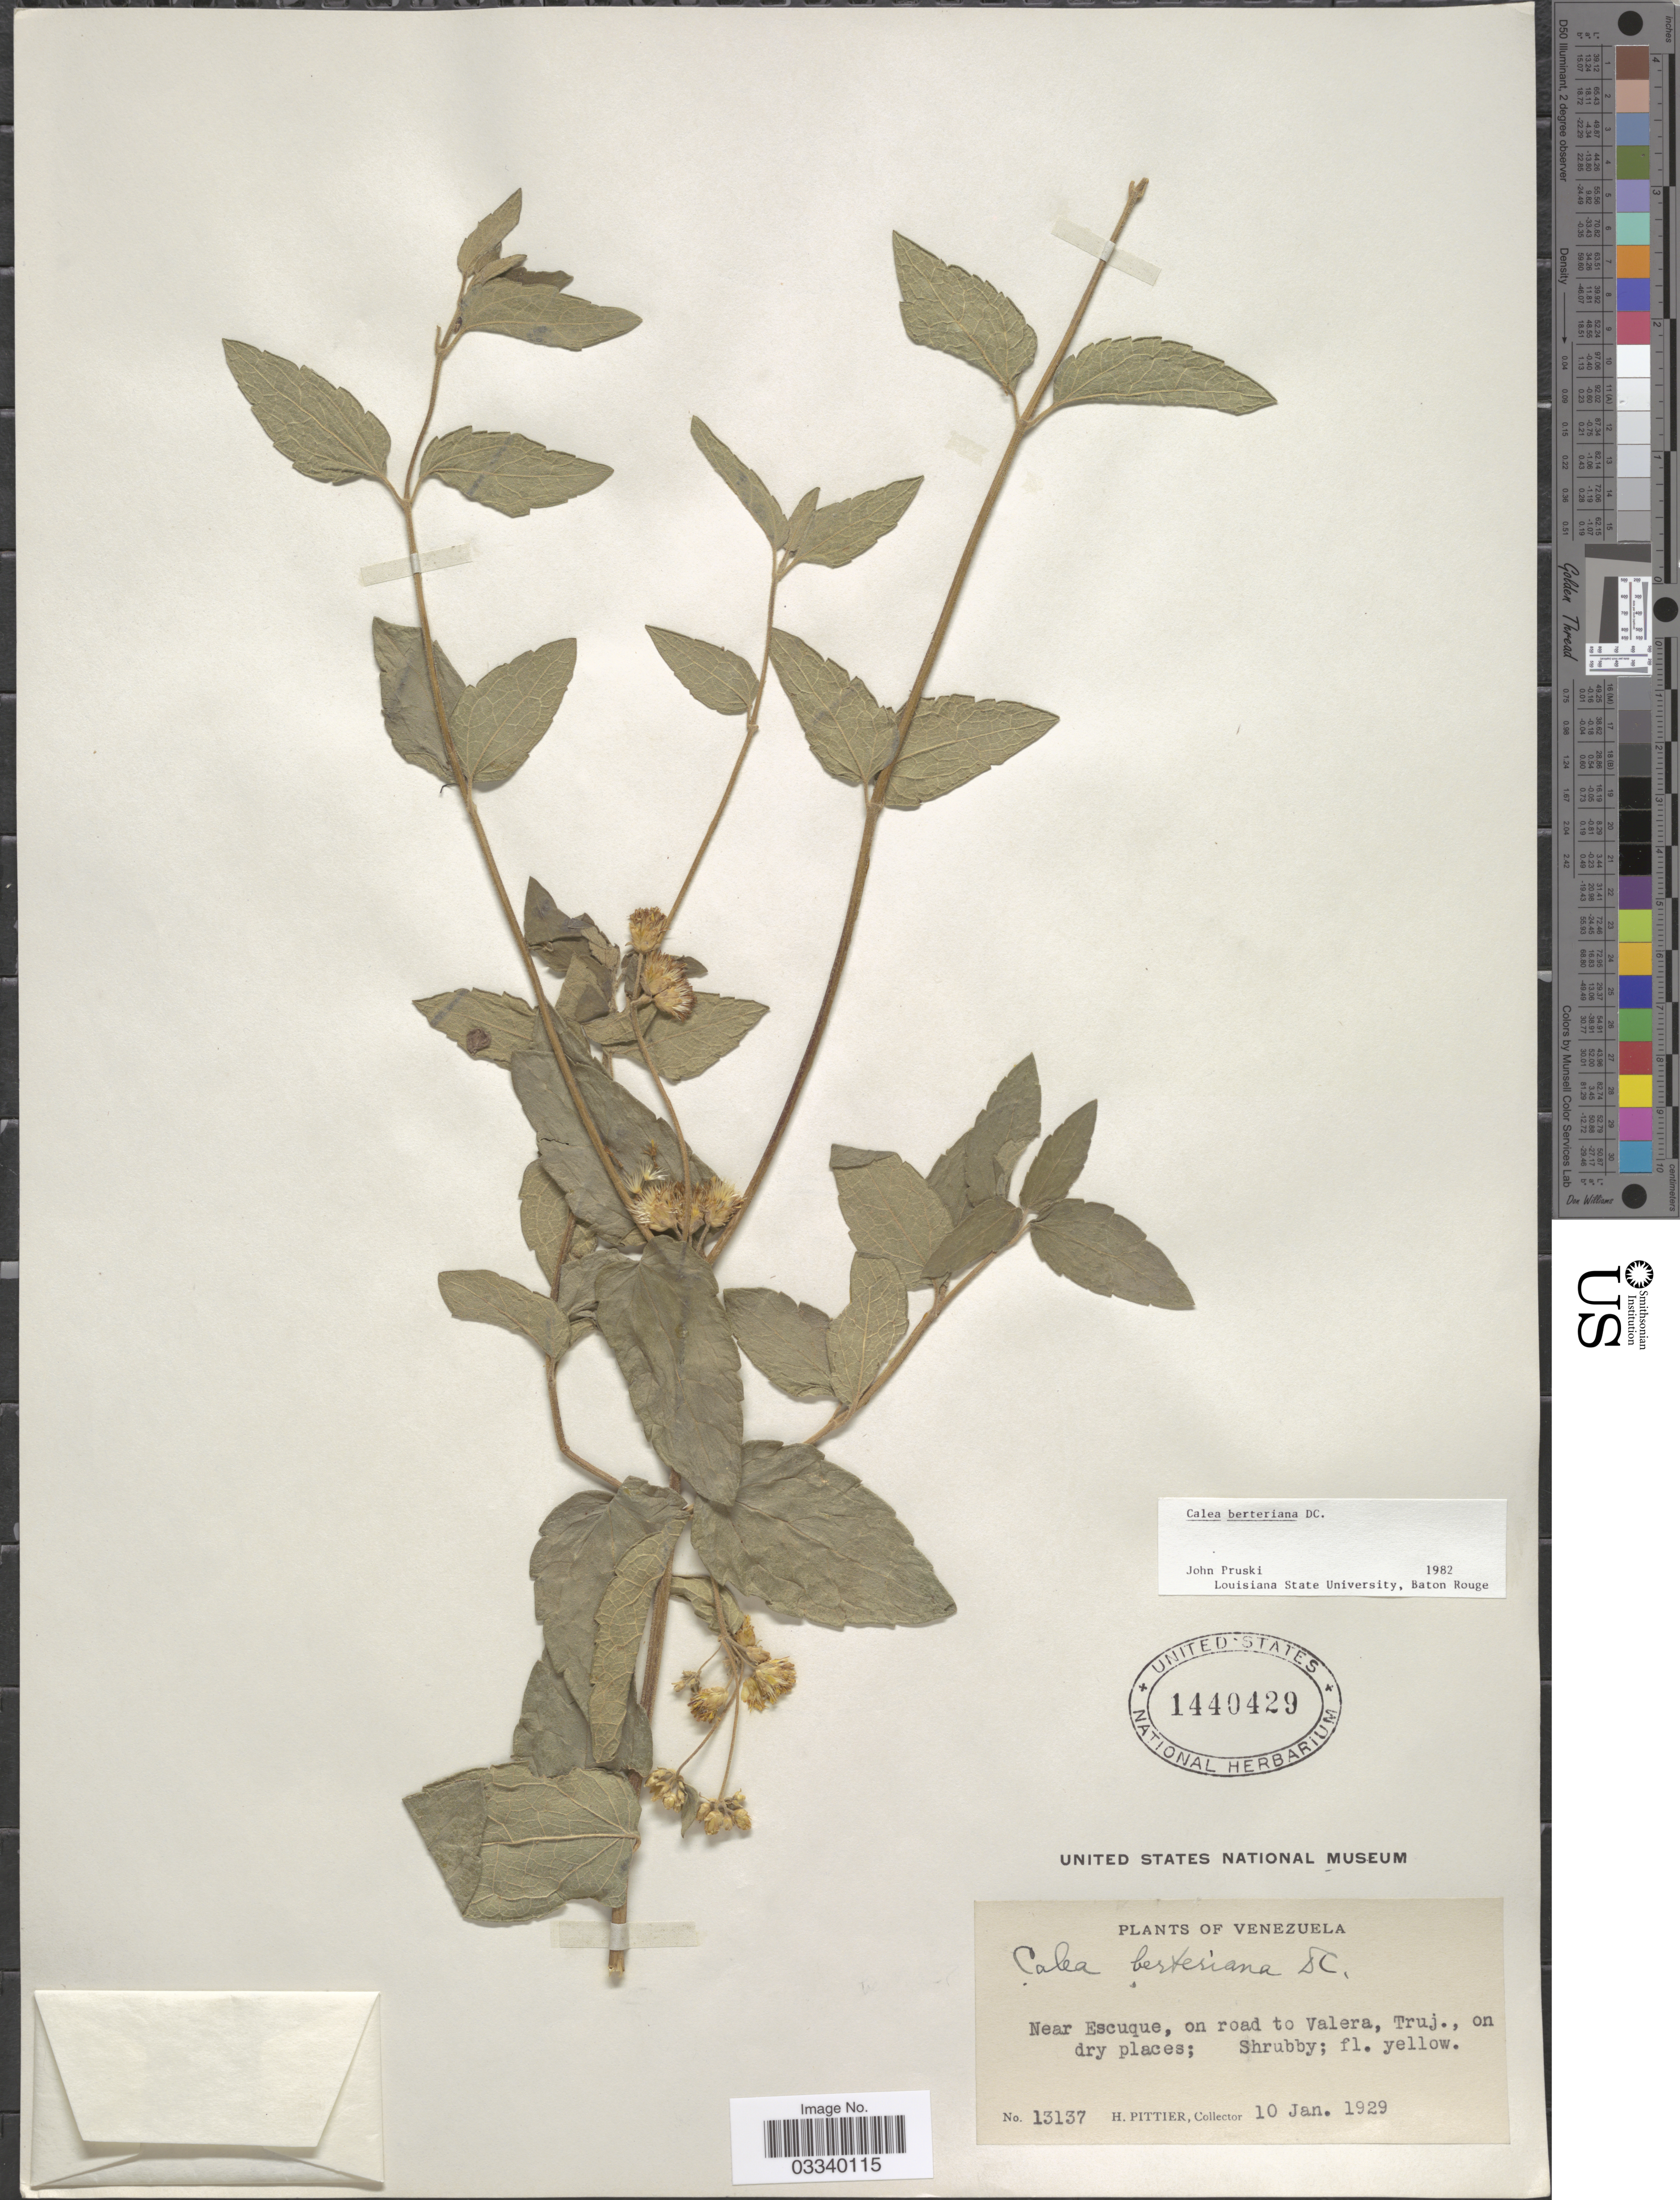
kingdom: Plantae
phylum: Tracheophyta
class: Magnoliopsida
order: Asterales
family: Asteraceae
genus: Calea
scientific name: Calea berteriana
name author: DC.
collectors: H. F. Pittier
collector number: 13137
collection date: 1929-01-10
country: Venezuela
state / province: Trujillo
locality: Near Escuque, on road to Valera.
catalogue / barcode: US 1440429